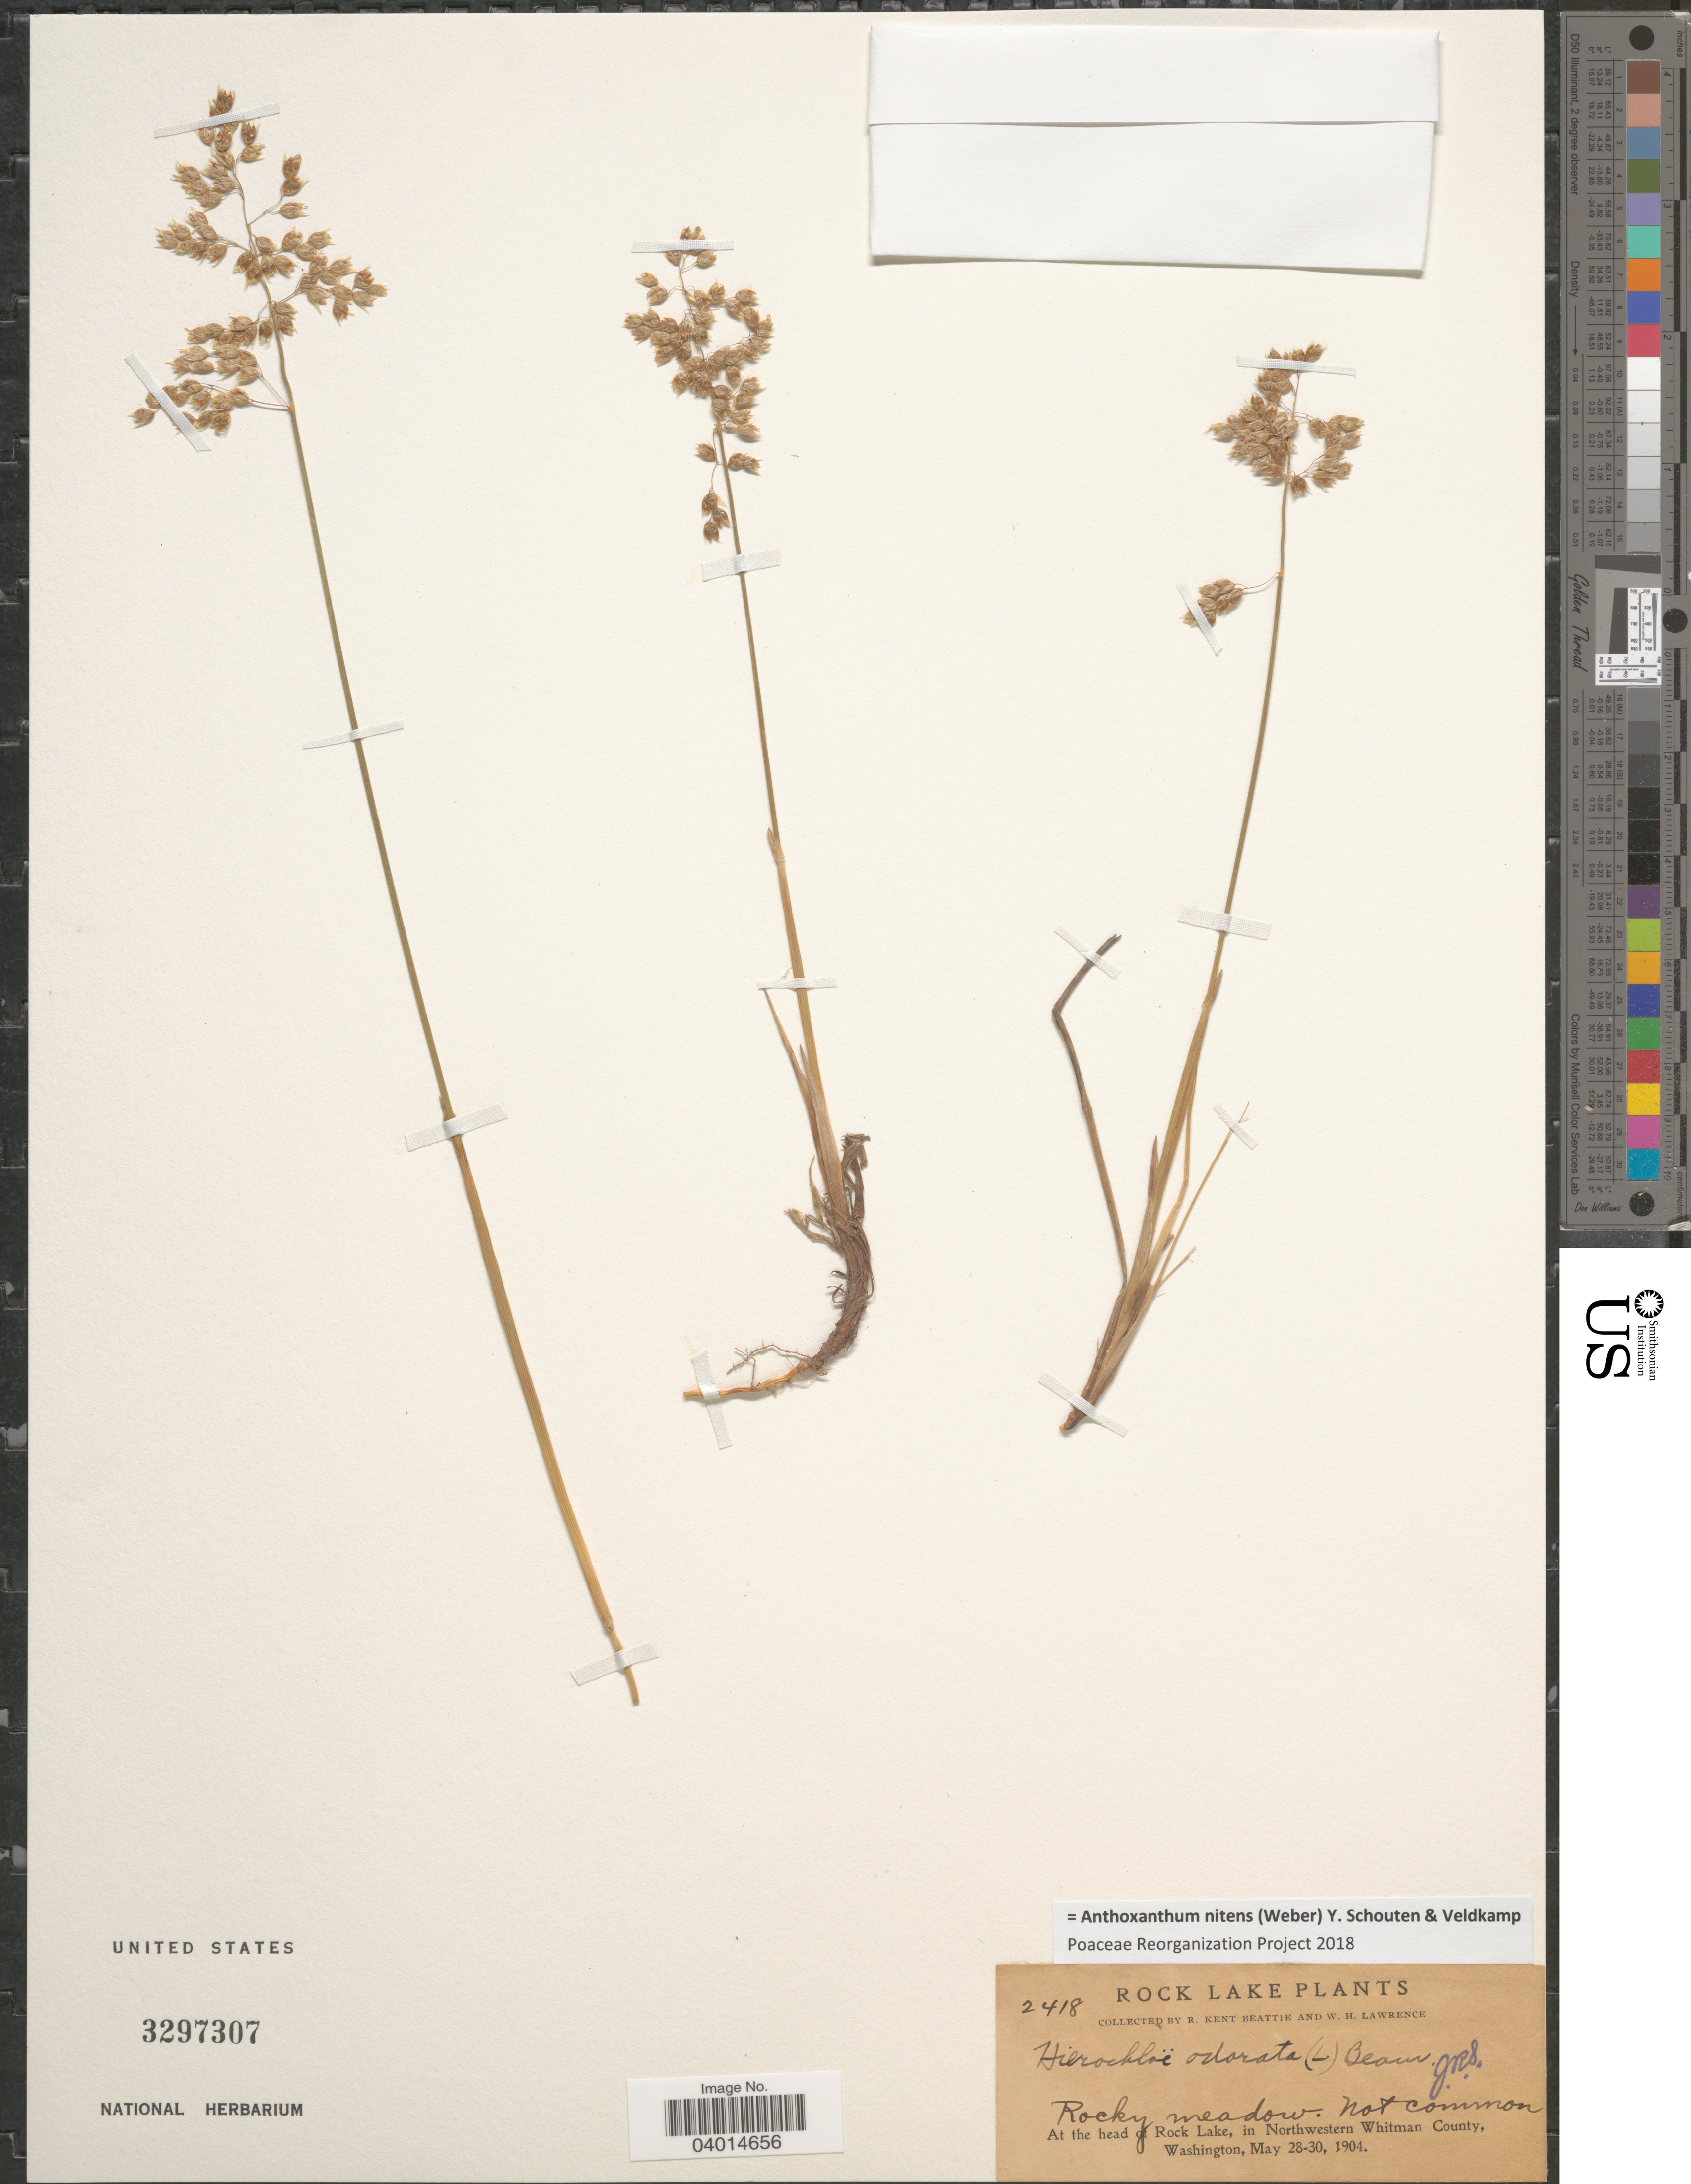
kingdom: Plantae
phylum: Tracheophyta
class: Liliopsida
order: Poales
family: Poaceae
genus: Anthoxanthum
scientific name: Anthoxanthum nitens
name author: (G.H. Weber) R.T.A. Schouten & Veldkamp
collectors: R. K. Beattie & W. Lawrence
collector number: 2418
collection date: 1904-05-28/1904-05-30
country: United States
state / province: Washington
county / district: Whitman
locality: Rock Lake. At the head of Rock Lake, in Northwestern Whitman County.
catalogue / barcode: US 3297307